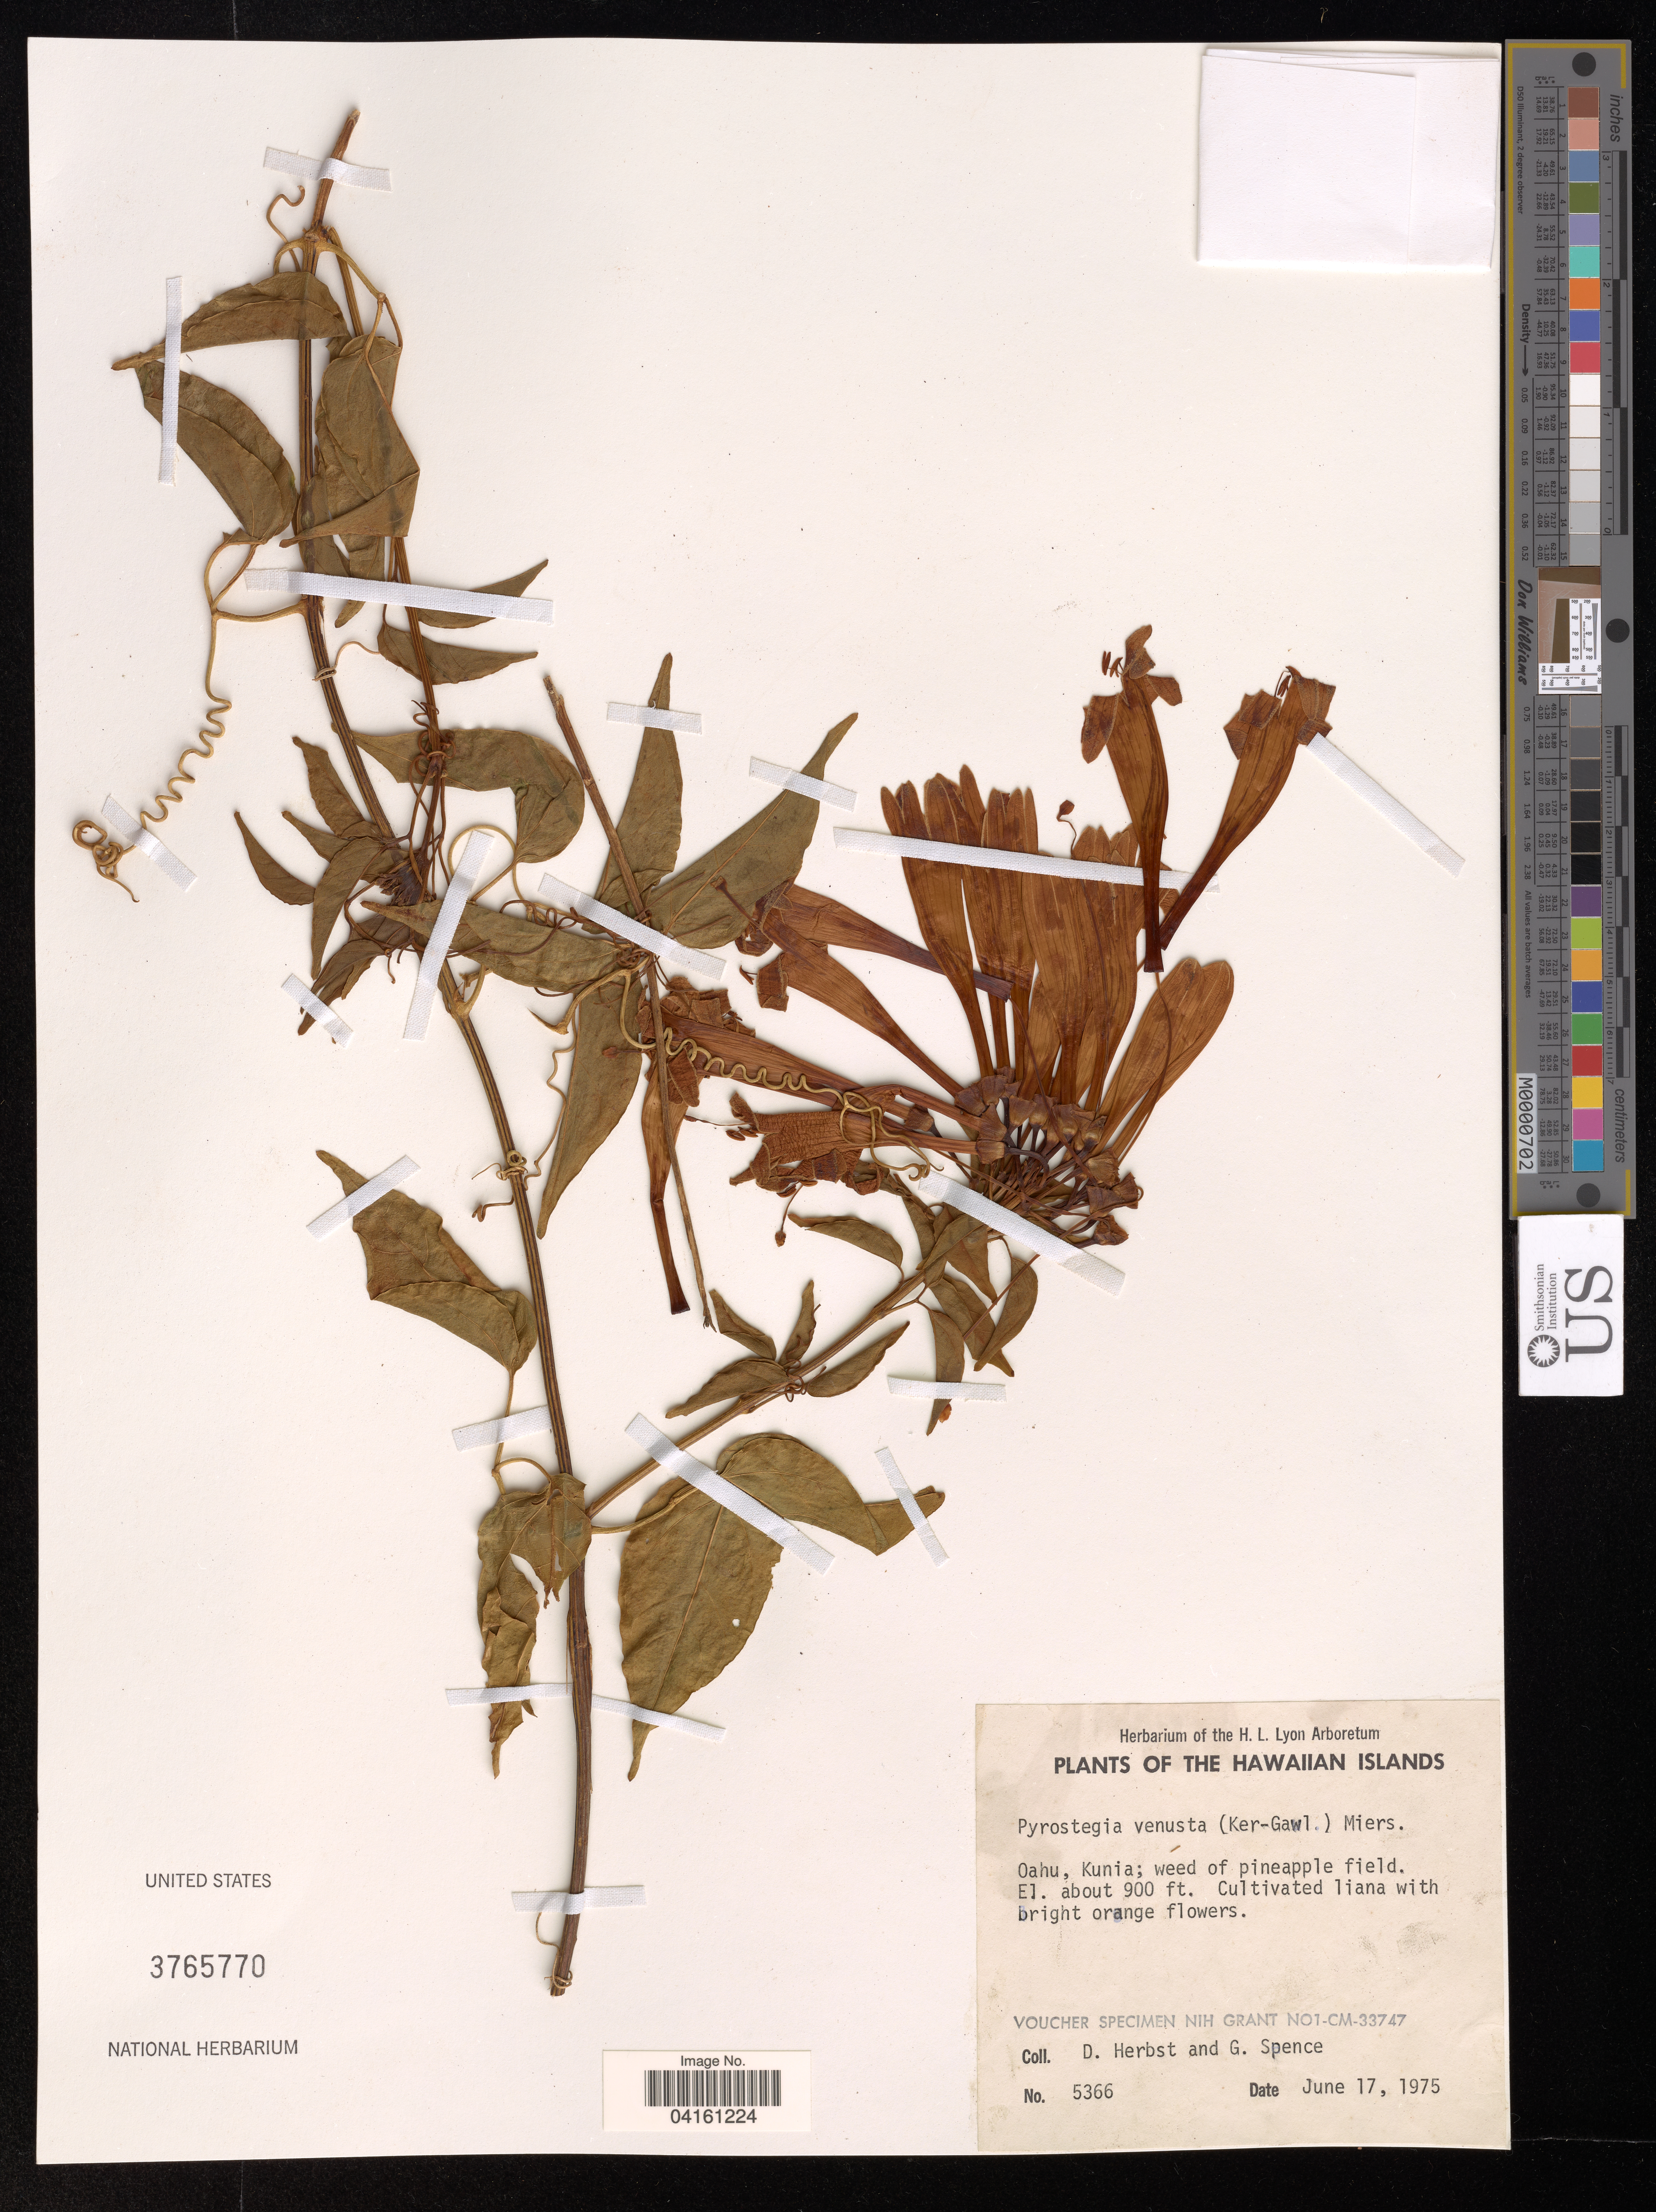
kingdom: Plantae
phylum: Tracheophyta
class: Magnoliopsida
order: Lamiales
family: Bignoniaceae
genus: Pyrostegia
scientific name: Pyrostegia venusta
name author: (Ker Gawl.) Miers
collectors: D. Herbst & G. Spence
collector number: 5366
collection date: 1975-06-17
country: United States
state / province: Hawaii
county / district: Honolulu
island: Oahu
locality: The Hawaiian Islands. Oahu, Kunia.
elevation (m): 274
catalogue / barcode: US 3765770